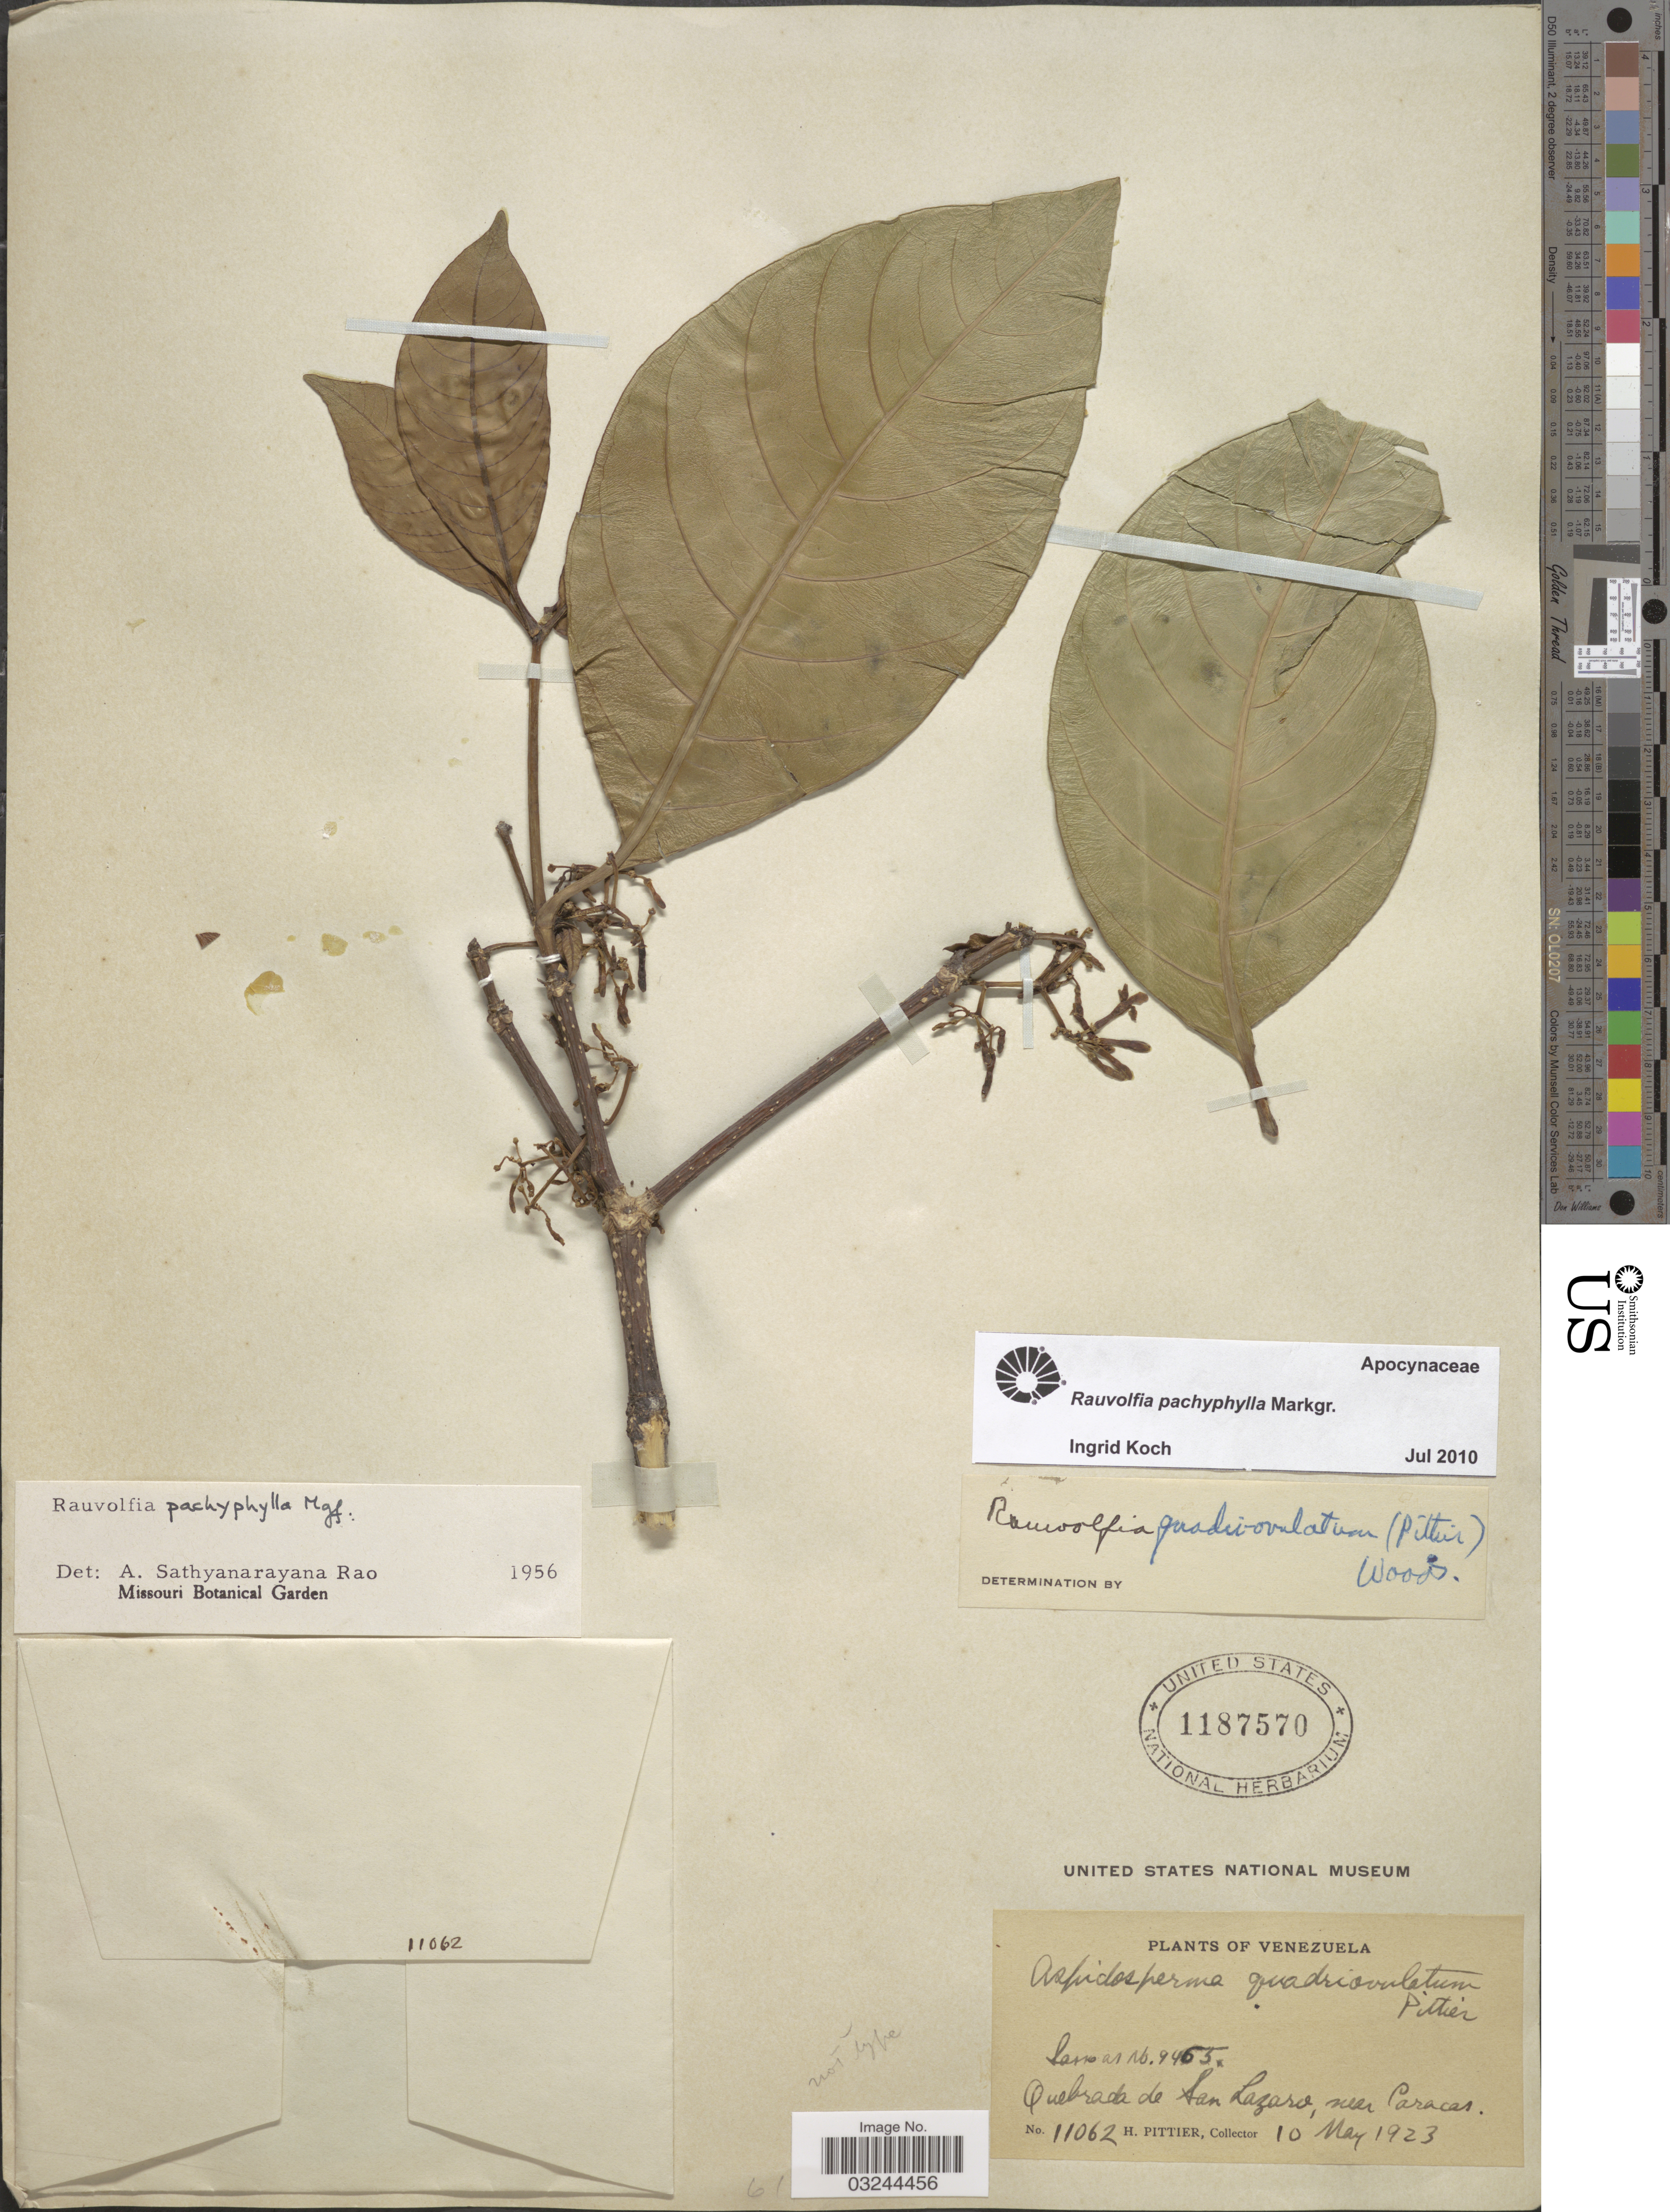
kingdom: Plantae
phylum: Tracheophyta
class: Magnoliopsida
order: Gentianales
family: Apocynaceae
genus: Rauvolfia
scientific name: Rauvolfia pachyphylla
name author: Markgr.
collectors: H. F. Pittier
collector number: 11062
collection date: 1923-05-10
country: Venezuela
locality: Quebrada de San Lazaro, near Caracas.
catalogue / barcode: US 1187570